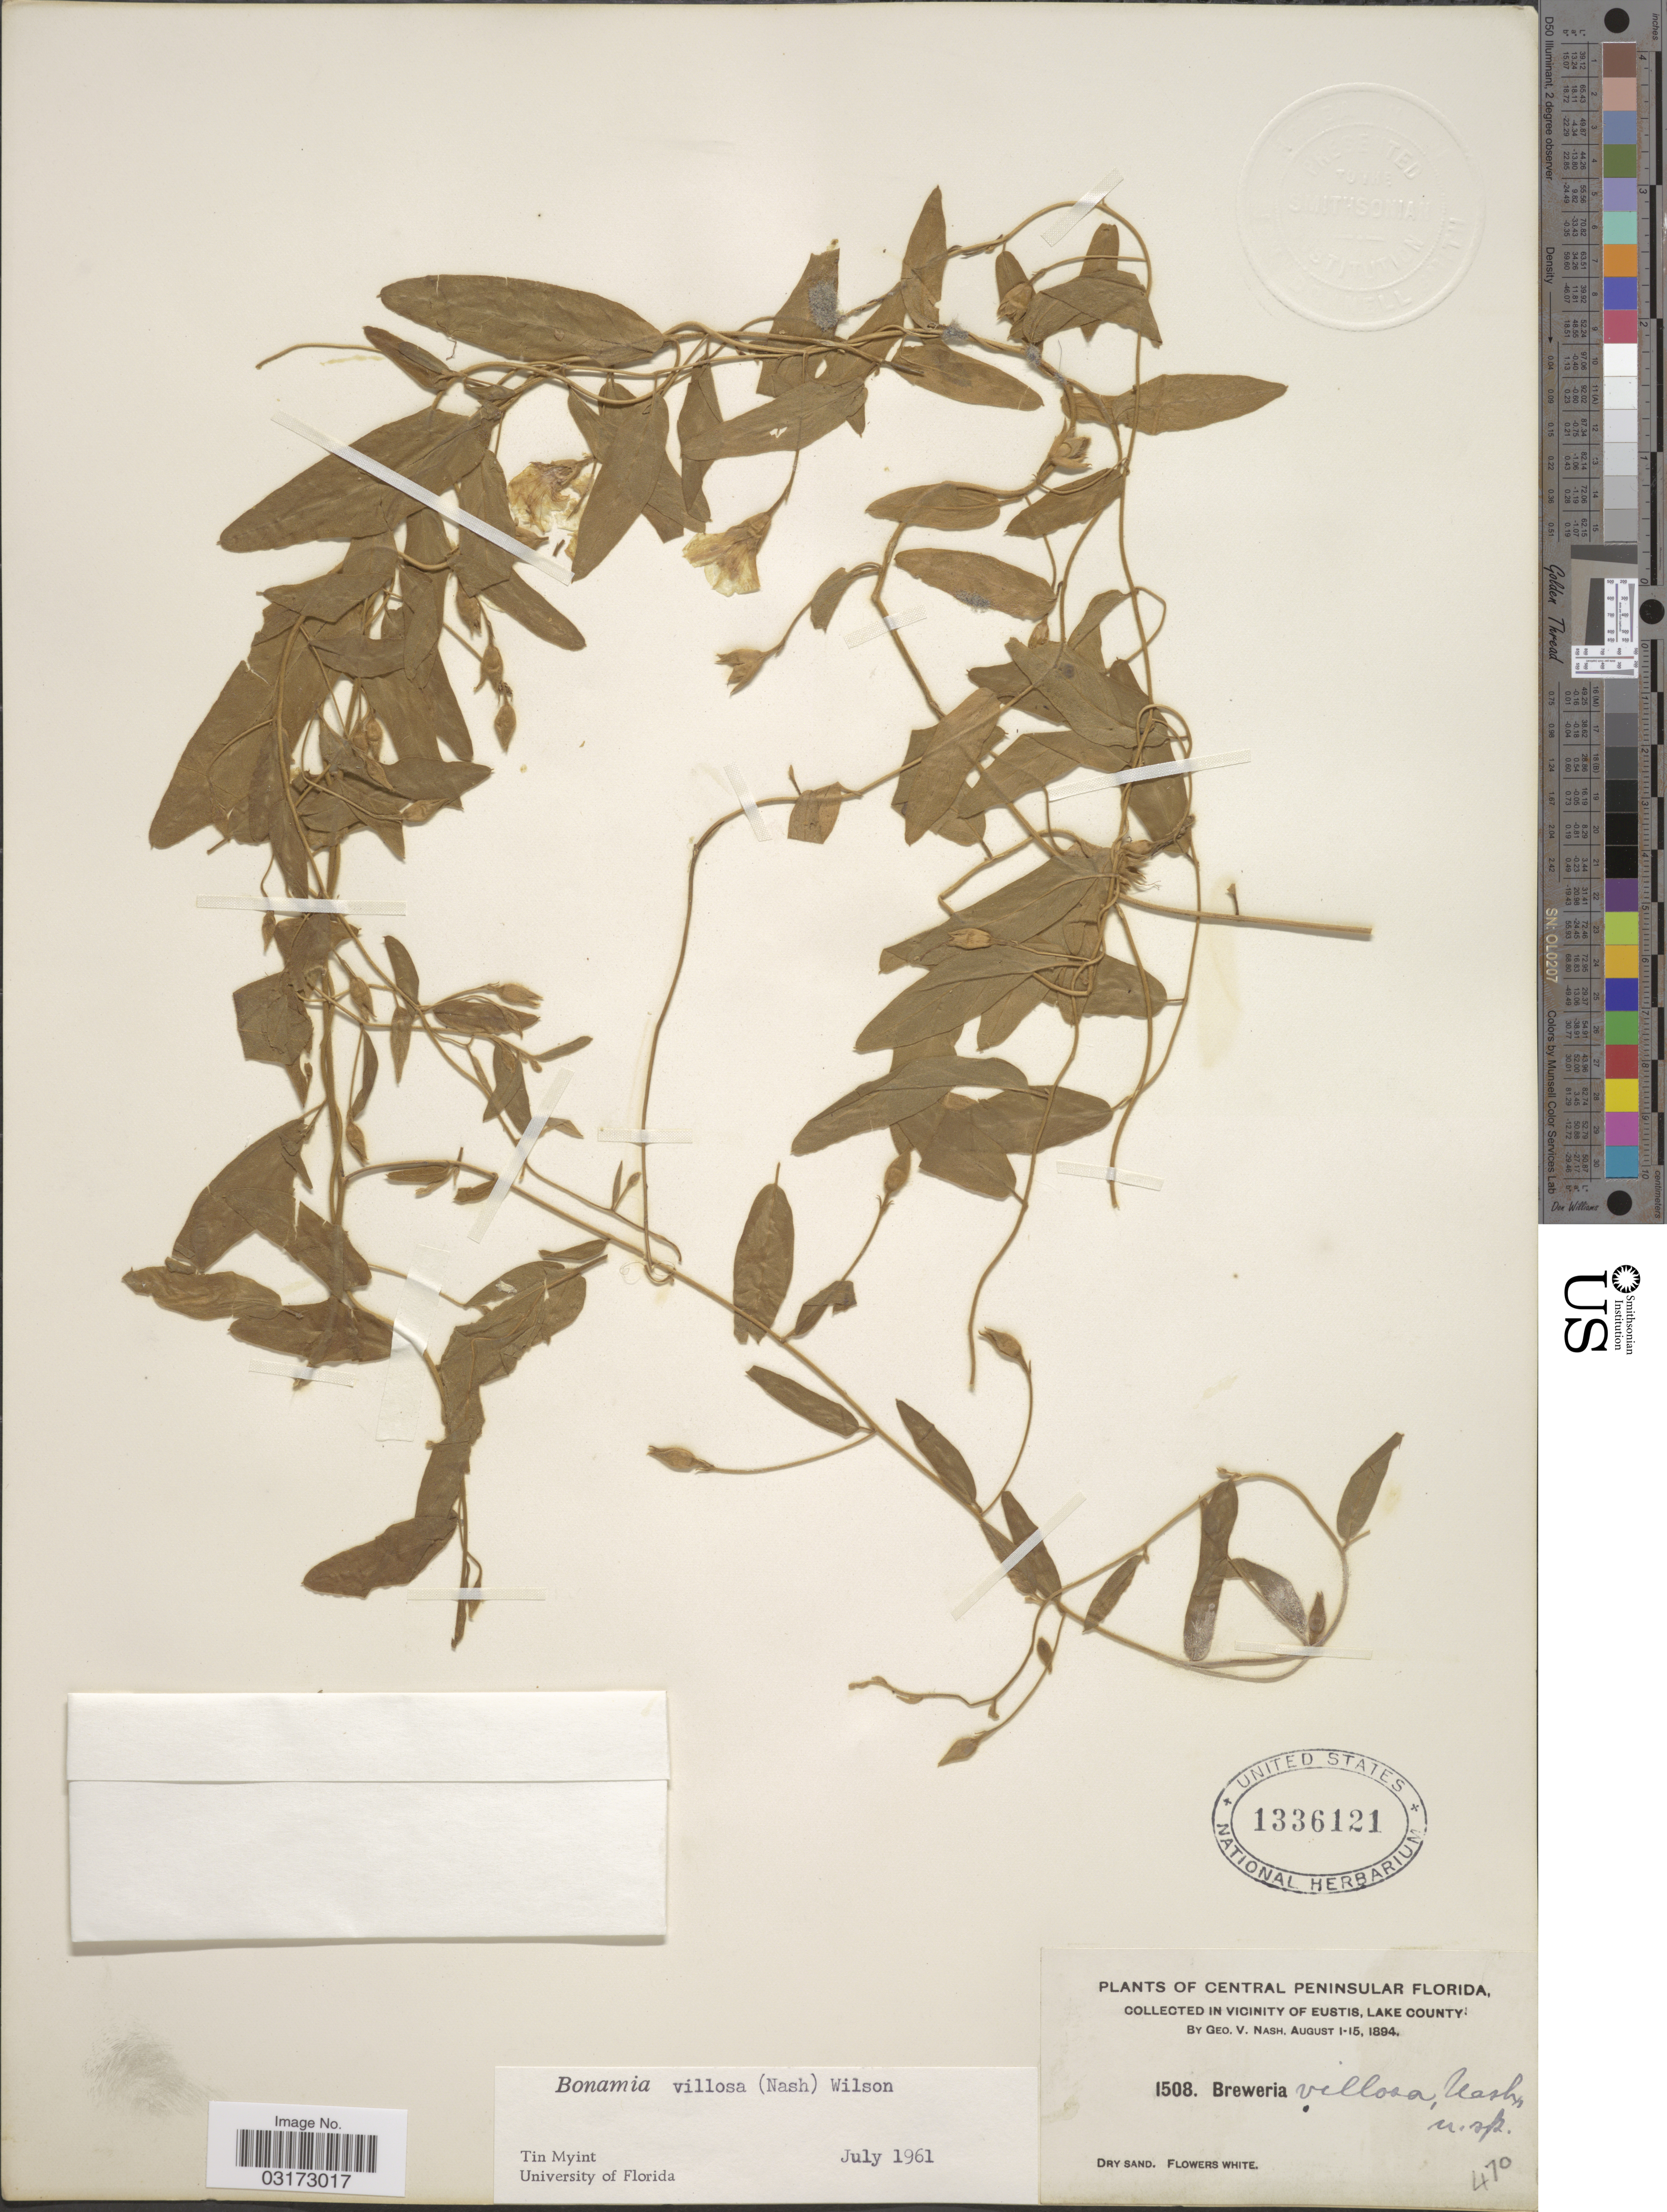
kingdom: Plantae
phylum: Tracheophyta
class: Magnoliopsida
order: Solanales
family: Convolvulaceae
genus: Stylisma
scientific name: Stylisma villosa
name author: (Nash) House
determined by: Strong, Mark T., (BOT), Smithsonian Institution - National Museum of Natural History (UNITED STATES)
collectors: G. V. Nash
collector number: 1508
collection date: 1894-08-01/1894-08-15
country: United States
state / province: Florida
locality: Central Peninsular Florida. In Vicinity of Eustis, Lake County.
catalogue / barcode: US 1336121